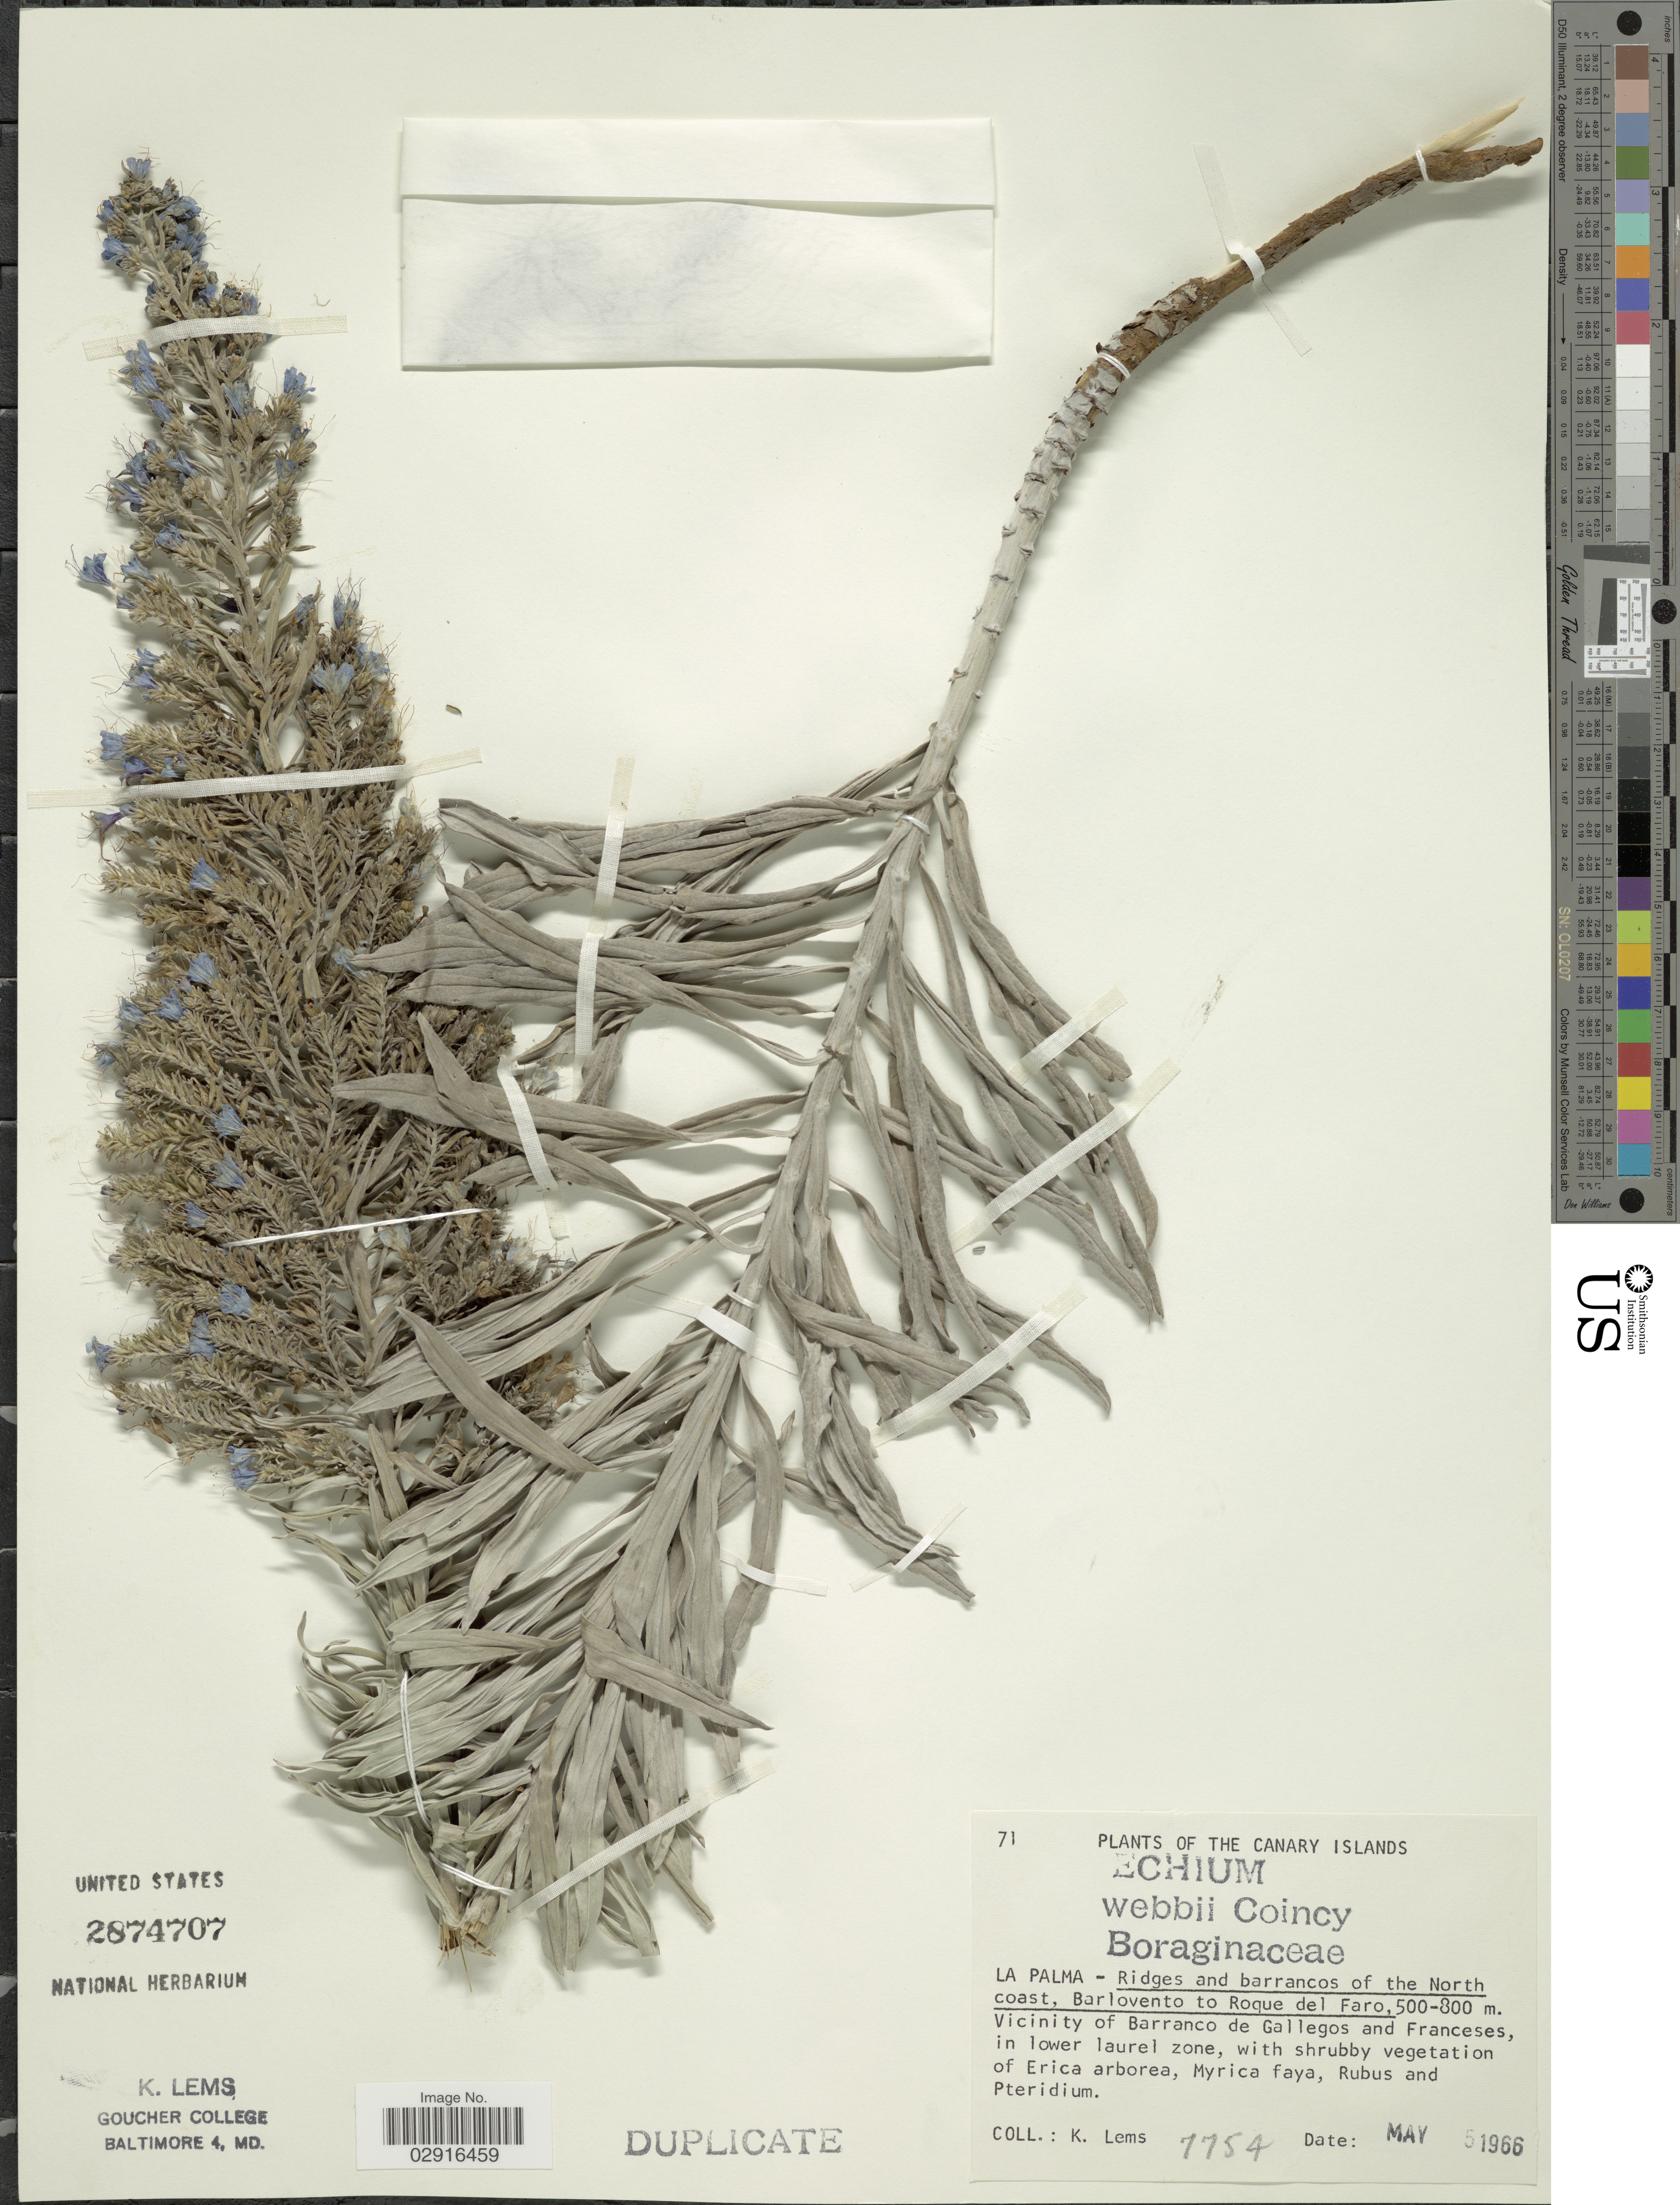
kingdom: Plantae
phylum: Tracheophyta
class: Magnoliopsida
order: Boraginales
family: Boraginaceae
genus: Echium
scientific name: Echium webbii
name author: Coincy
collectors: K. Lems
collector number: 7754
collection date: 1966-05-05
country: Spain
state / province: Canarias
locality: The Canary Islands. La Palma - Ridges and barrancos of the North coast, Barlovento to Roque del Faro. Vicinity of Barranco de Gallegos and Franceses.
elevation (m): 500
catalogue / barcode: US 2874707